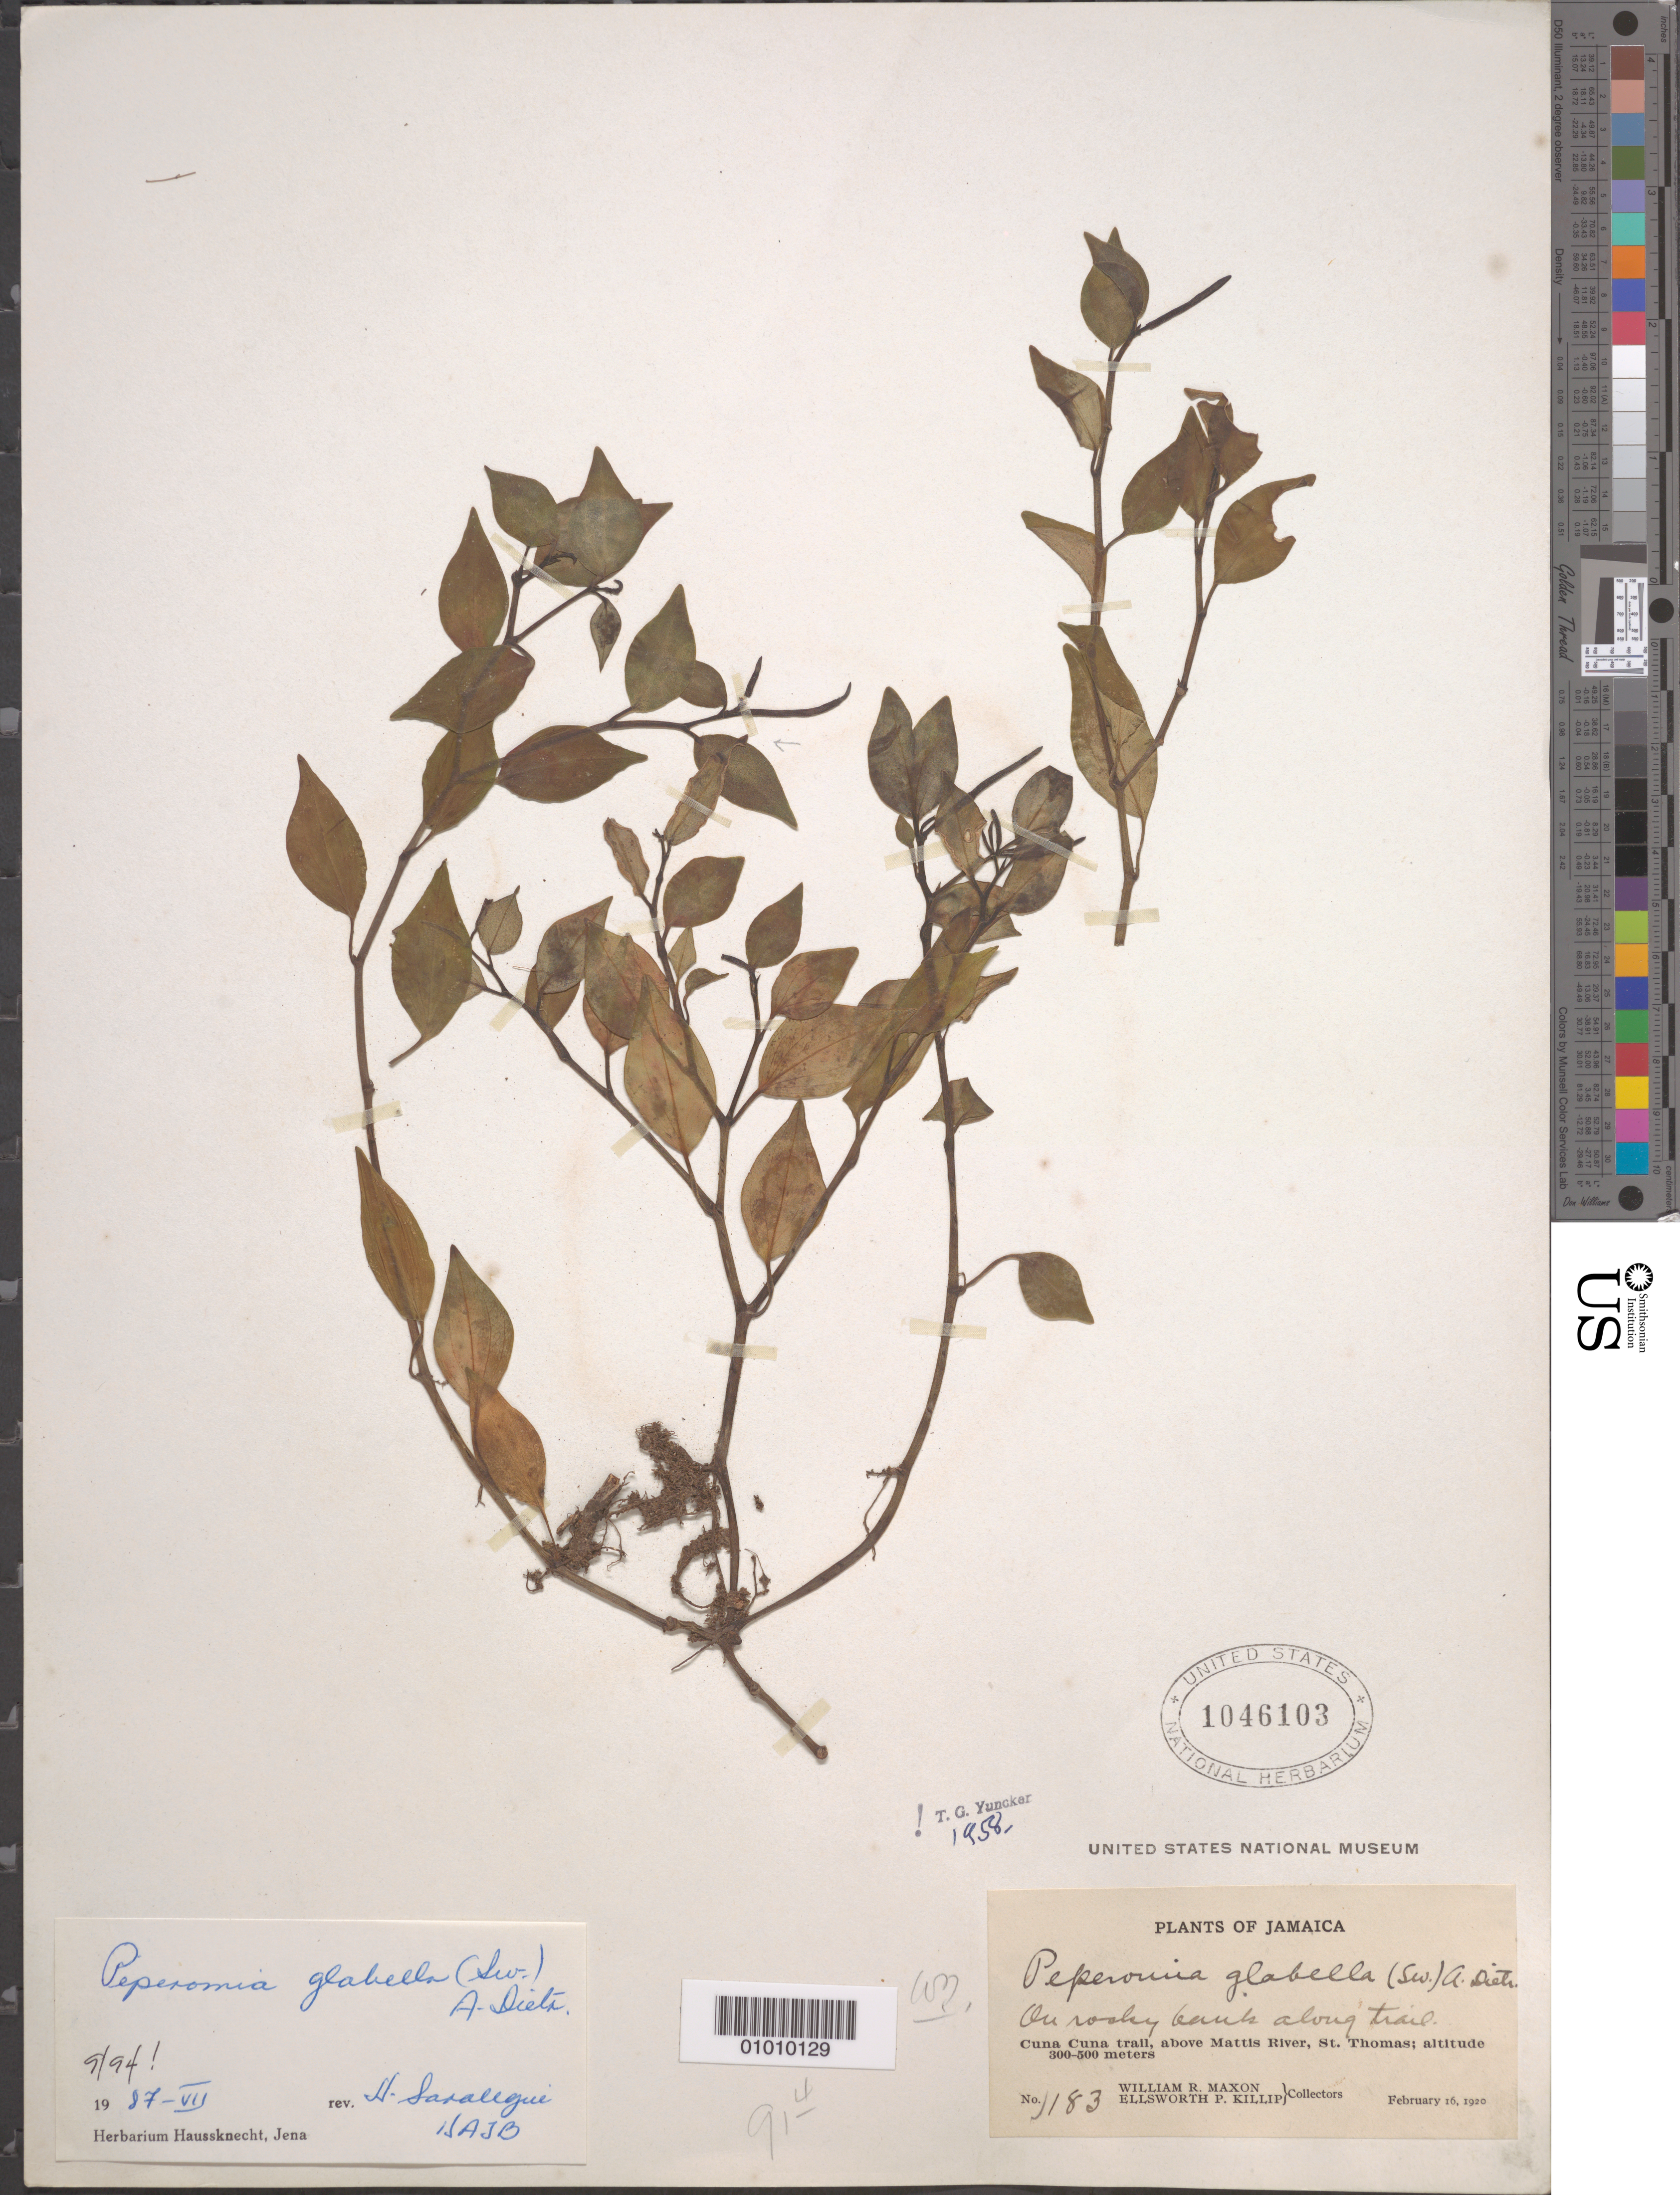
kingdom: Plantae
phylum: Tracheophyta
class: Magnoliopsida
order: Piperales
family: Piperaceae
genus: Peperomia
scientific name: Peperomia glabella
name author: (Sw.) A. Dietr.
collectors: W. R. Maxon & E. P. Killip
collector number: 1183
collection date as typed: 16 Feb 1920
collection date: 1920-02-16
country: Jamaica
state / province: Saint Thomas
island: Jamaica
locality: On rocky bank along trail. Cuna Cuna trail above Mattis River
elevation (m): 300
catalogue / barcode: US 1046103